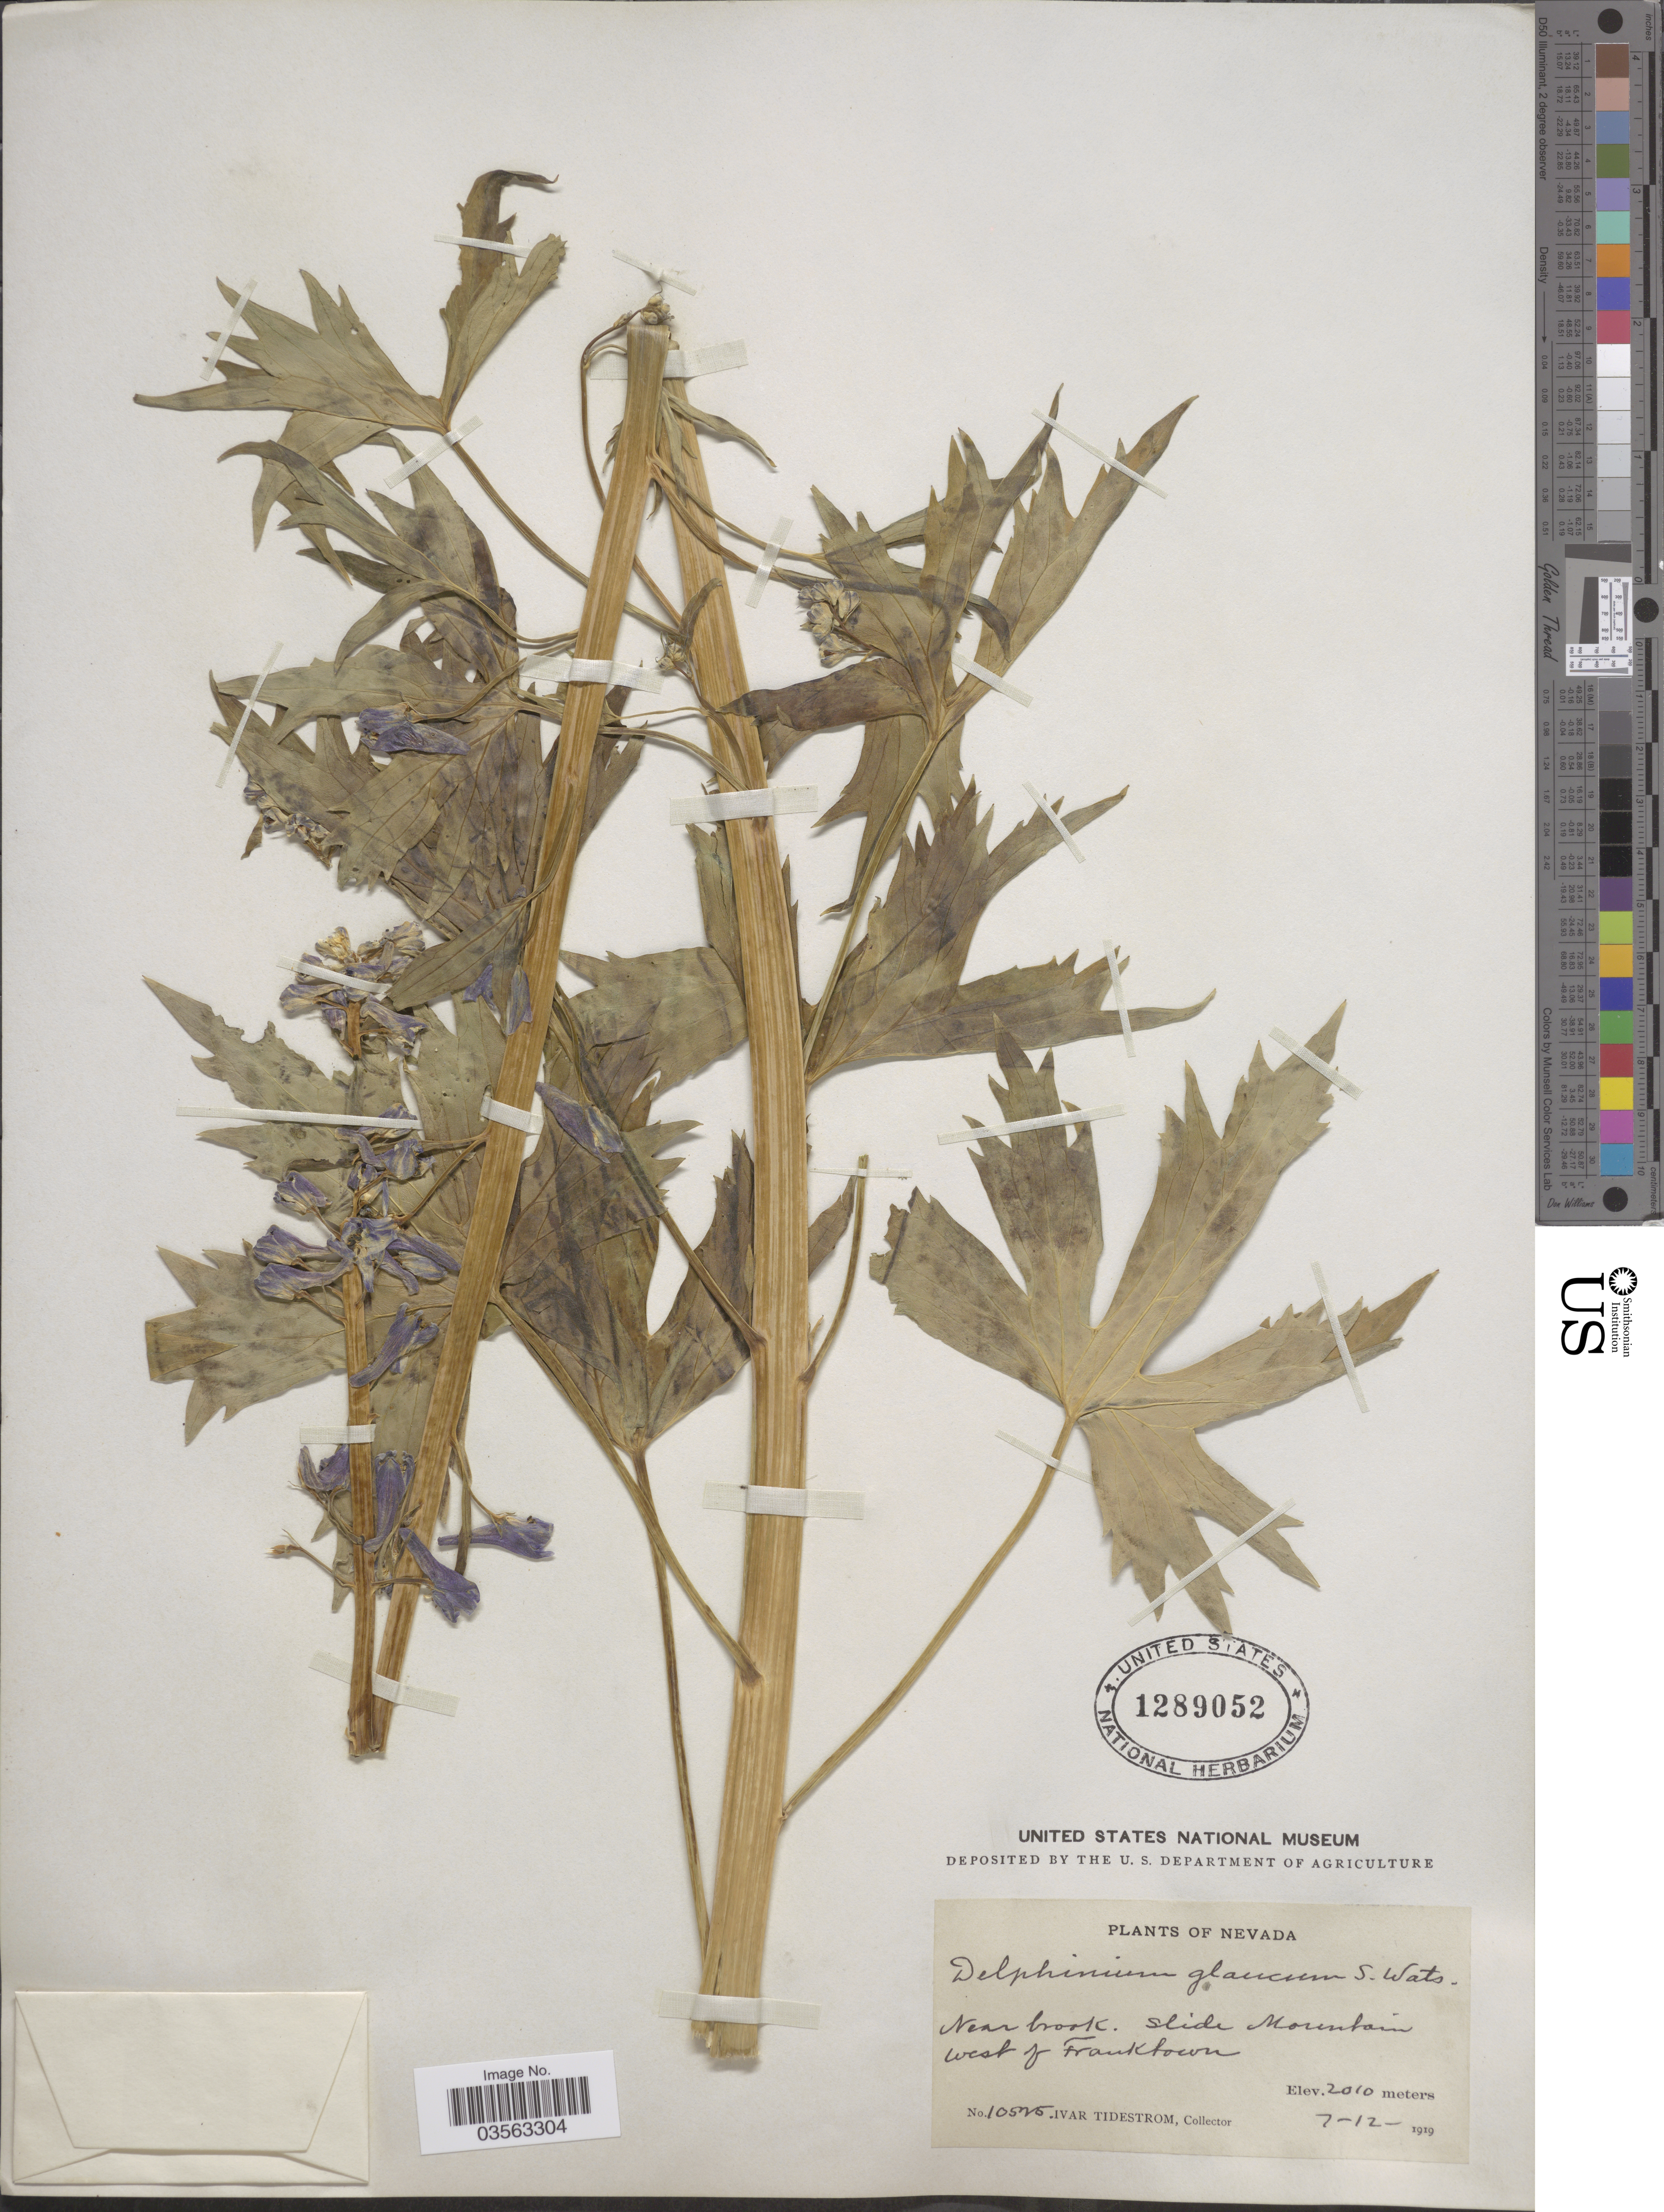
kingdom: Plantae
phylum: Tracheophyta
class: Magnoliopsida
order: Ranunculales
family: Ranunculaceae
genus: Delphinium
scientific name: Delphinium glaucum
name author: S. Watson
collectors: I. F. Tidestrom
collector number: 10525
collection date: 1919-07-12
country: United States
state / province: Nevada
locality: Near brook. Slide Mountain west of Franktown.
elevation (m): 2010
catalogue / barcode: US 1289052